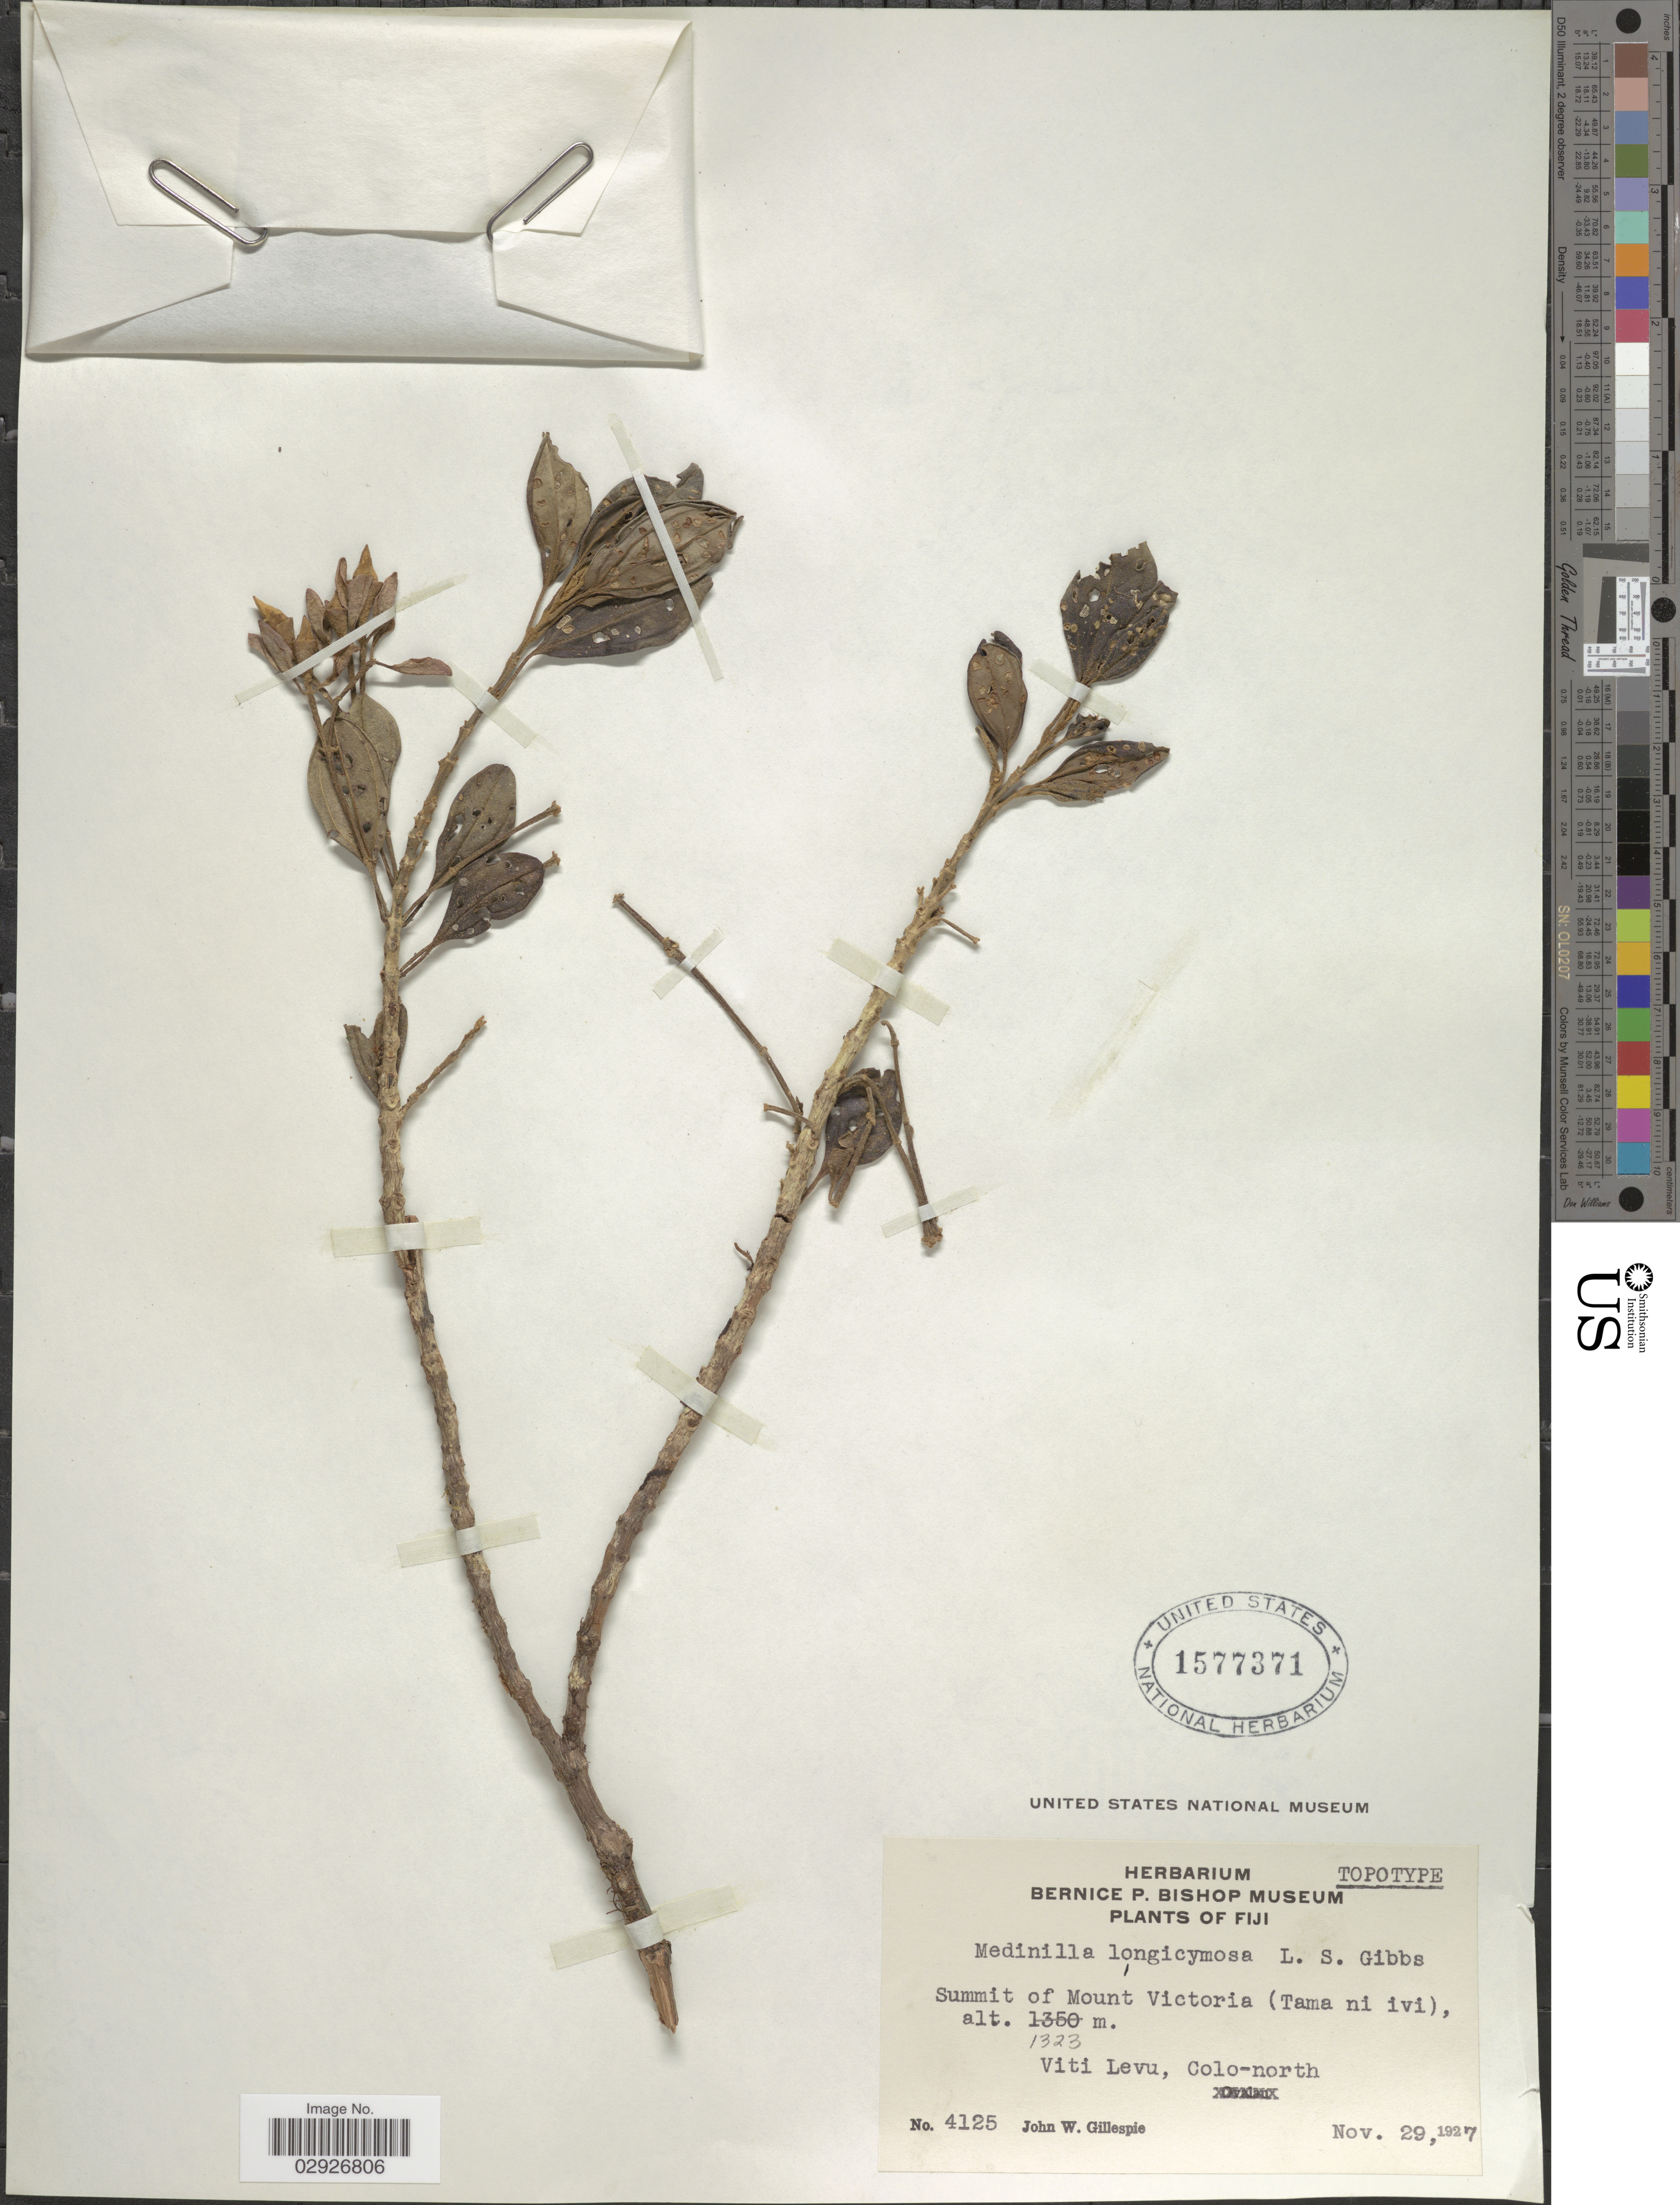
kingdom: Plantae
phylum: Tracheophyta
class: Magnoliopsida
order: Myrtales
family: Melastomataceae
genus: Medinilla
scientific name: Medinilla longicymosa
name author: Gibbs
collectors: J. W. Gillespie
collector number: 4125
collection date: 1927-11-29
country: Fiji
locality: Summit of Mount Victoria (Tama ni ivi), Viti Levu, Colo-north.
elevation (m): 1323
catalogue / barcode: US 1577371